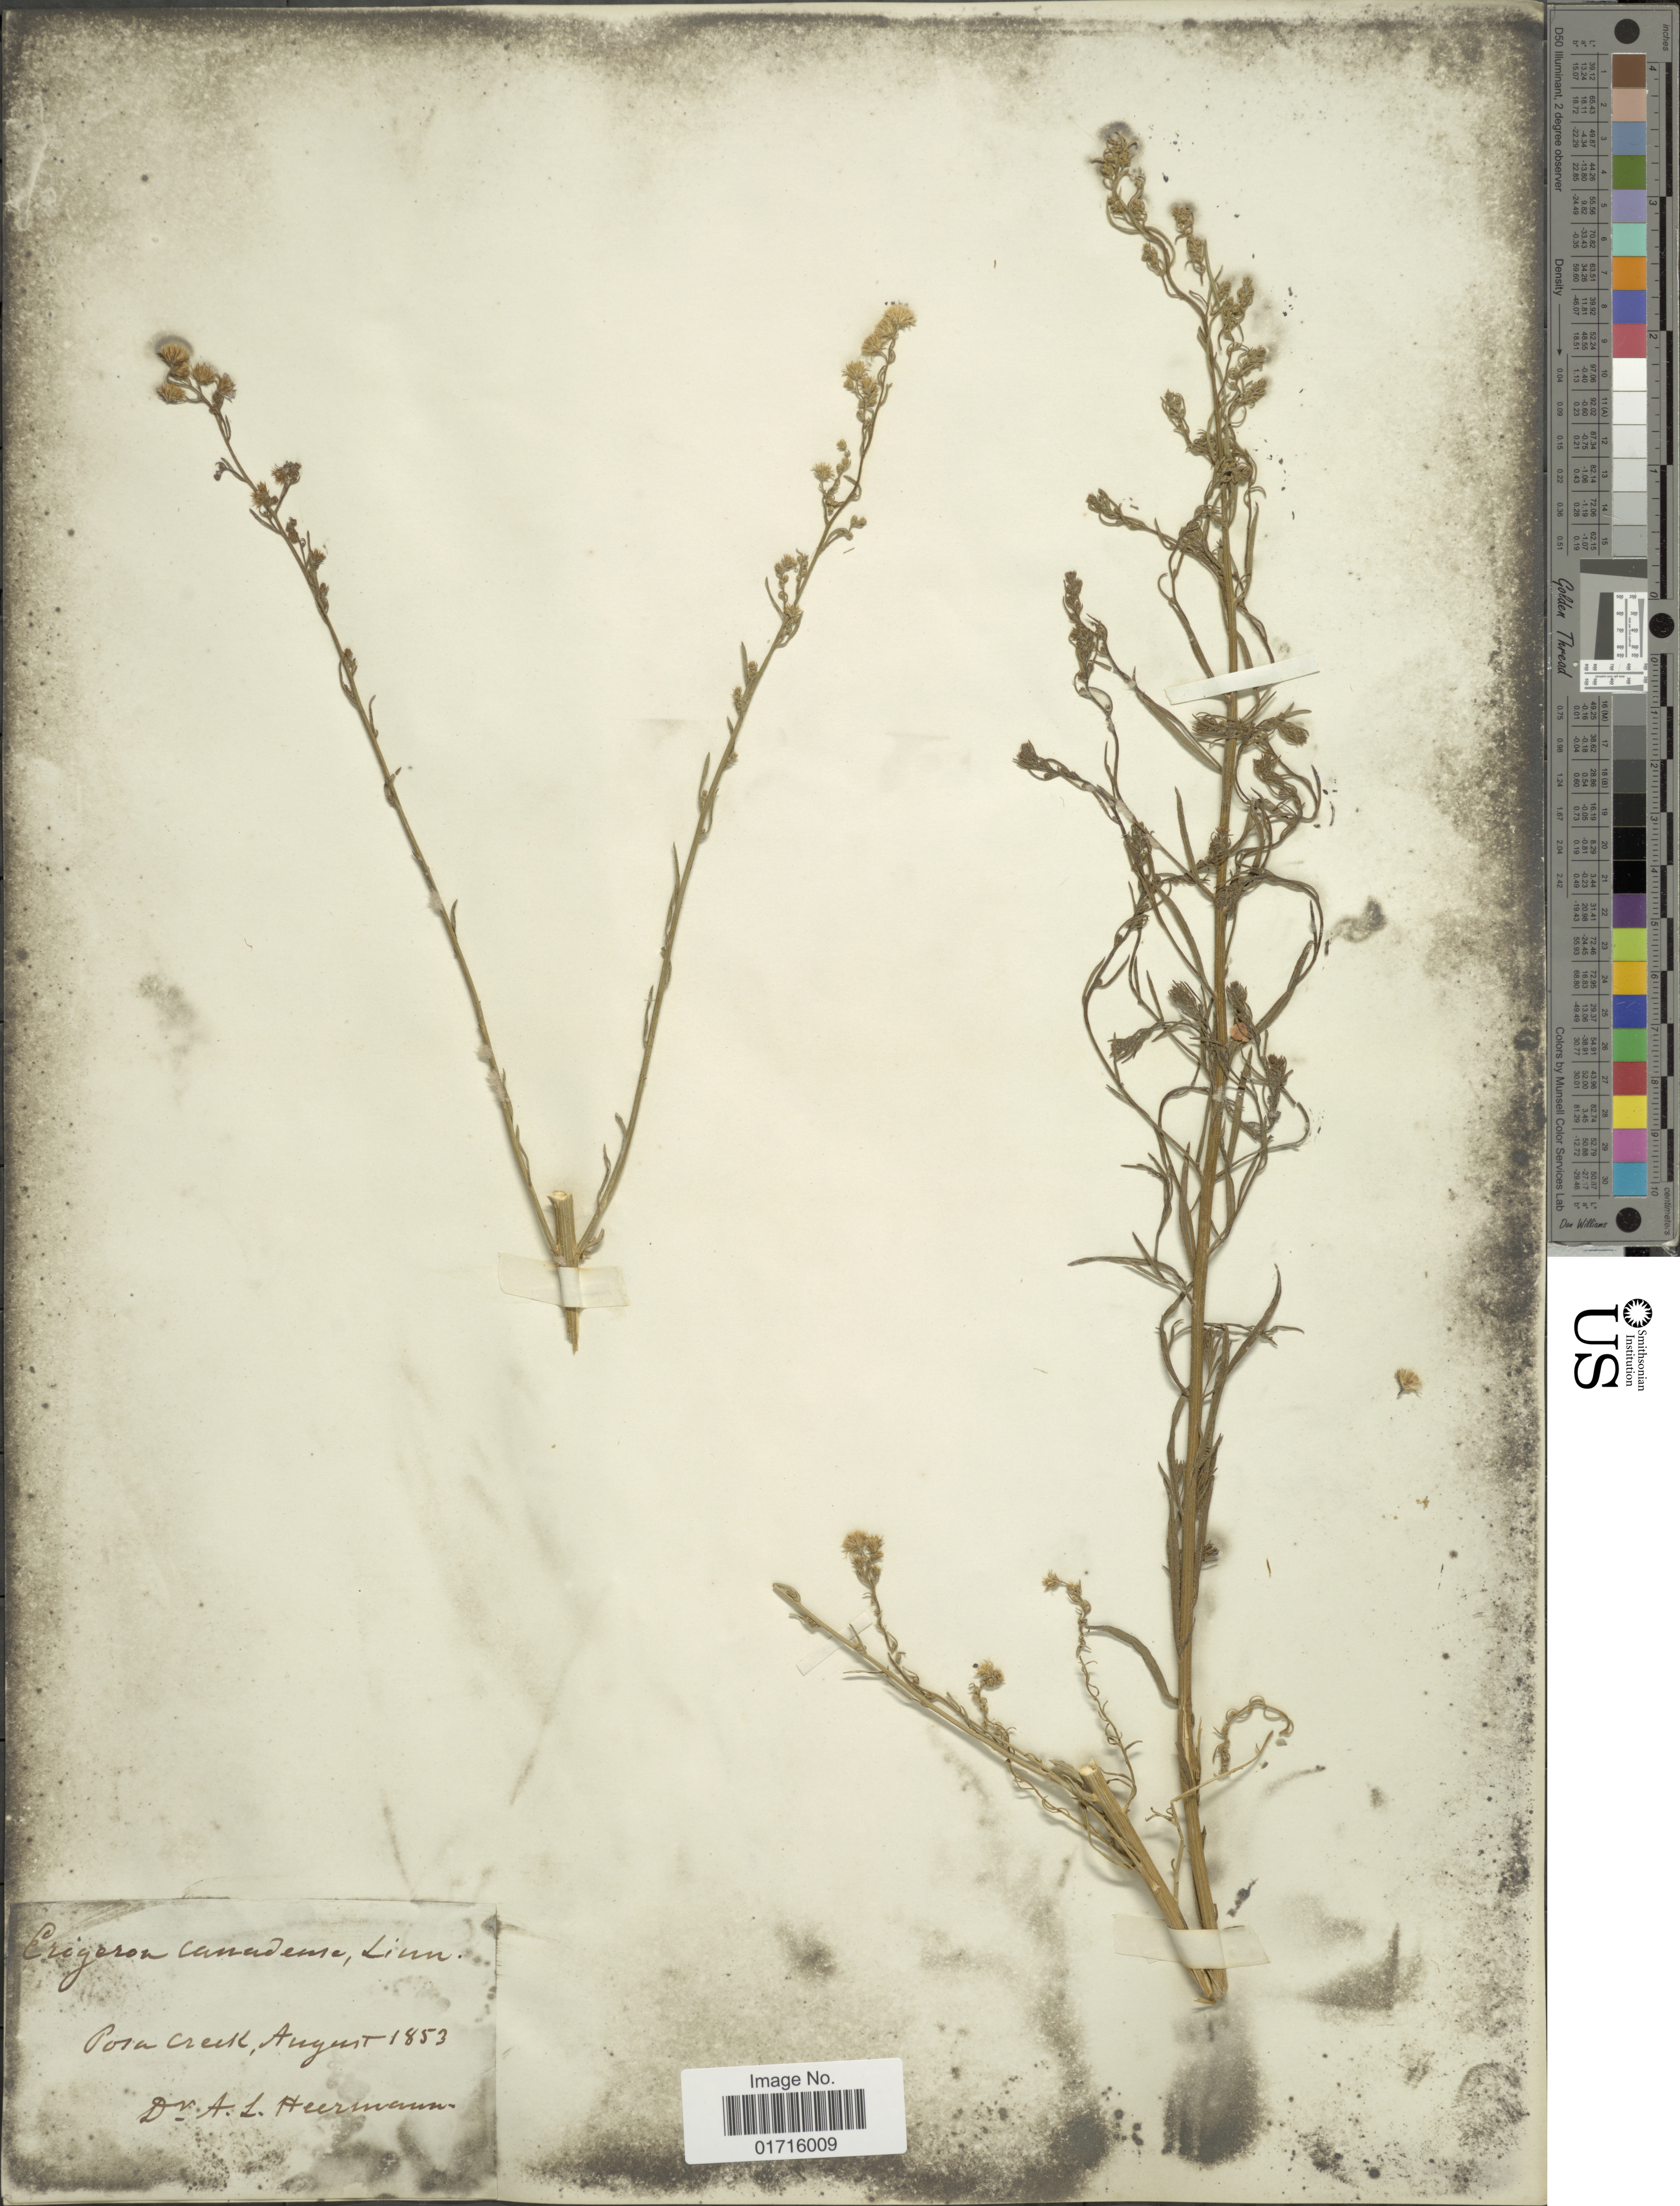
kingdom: Plantae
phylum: Tracheophyta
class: Magnoliopsida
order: Asterales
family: Asteraceae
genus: Conyza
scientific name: Conyza canadensis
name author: (L.) Cronq.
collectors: A. Heermann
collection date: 1853-08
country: United States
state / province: California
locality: Poso Creek